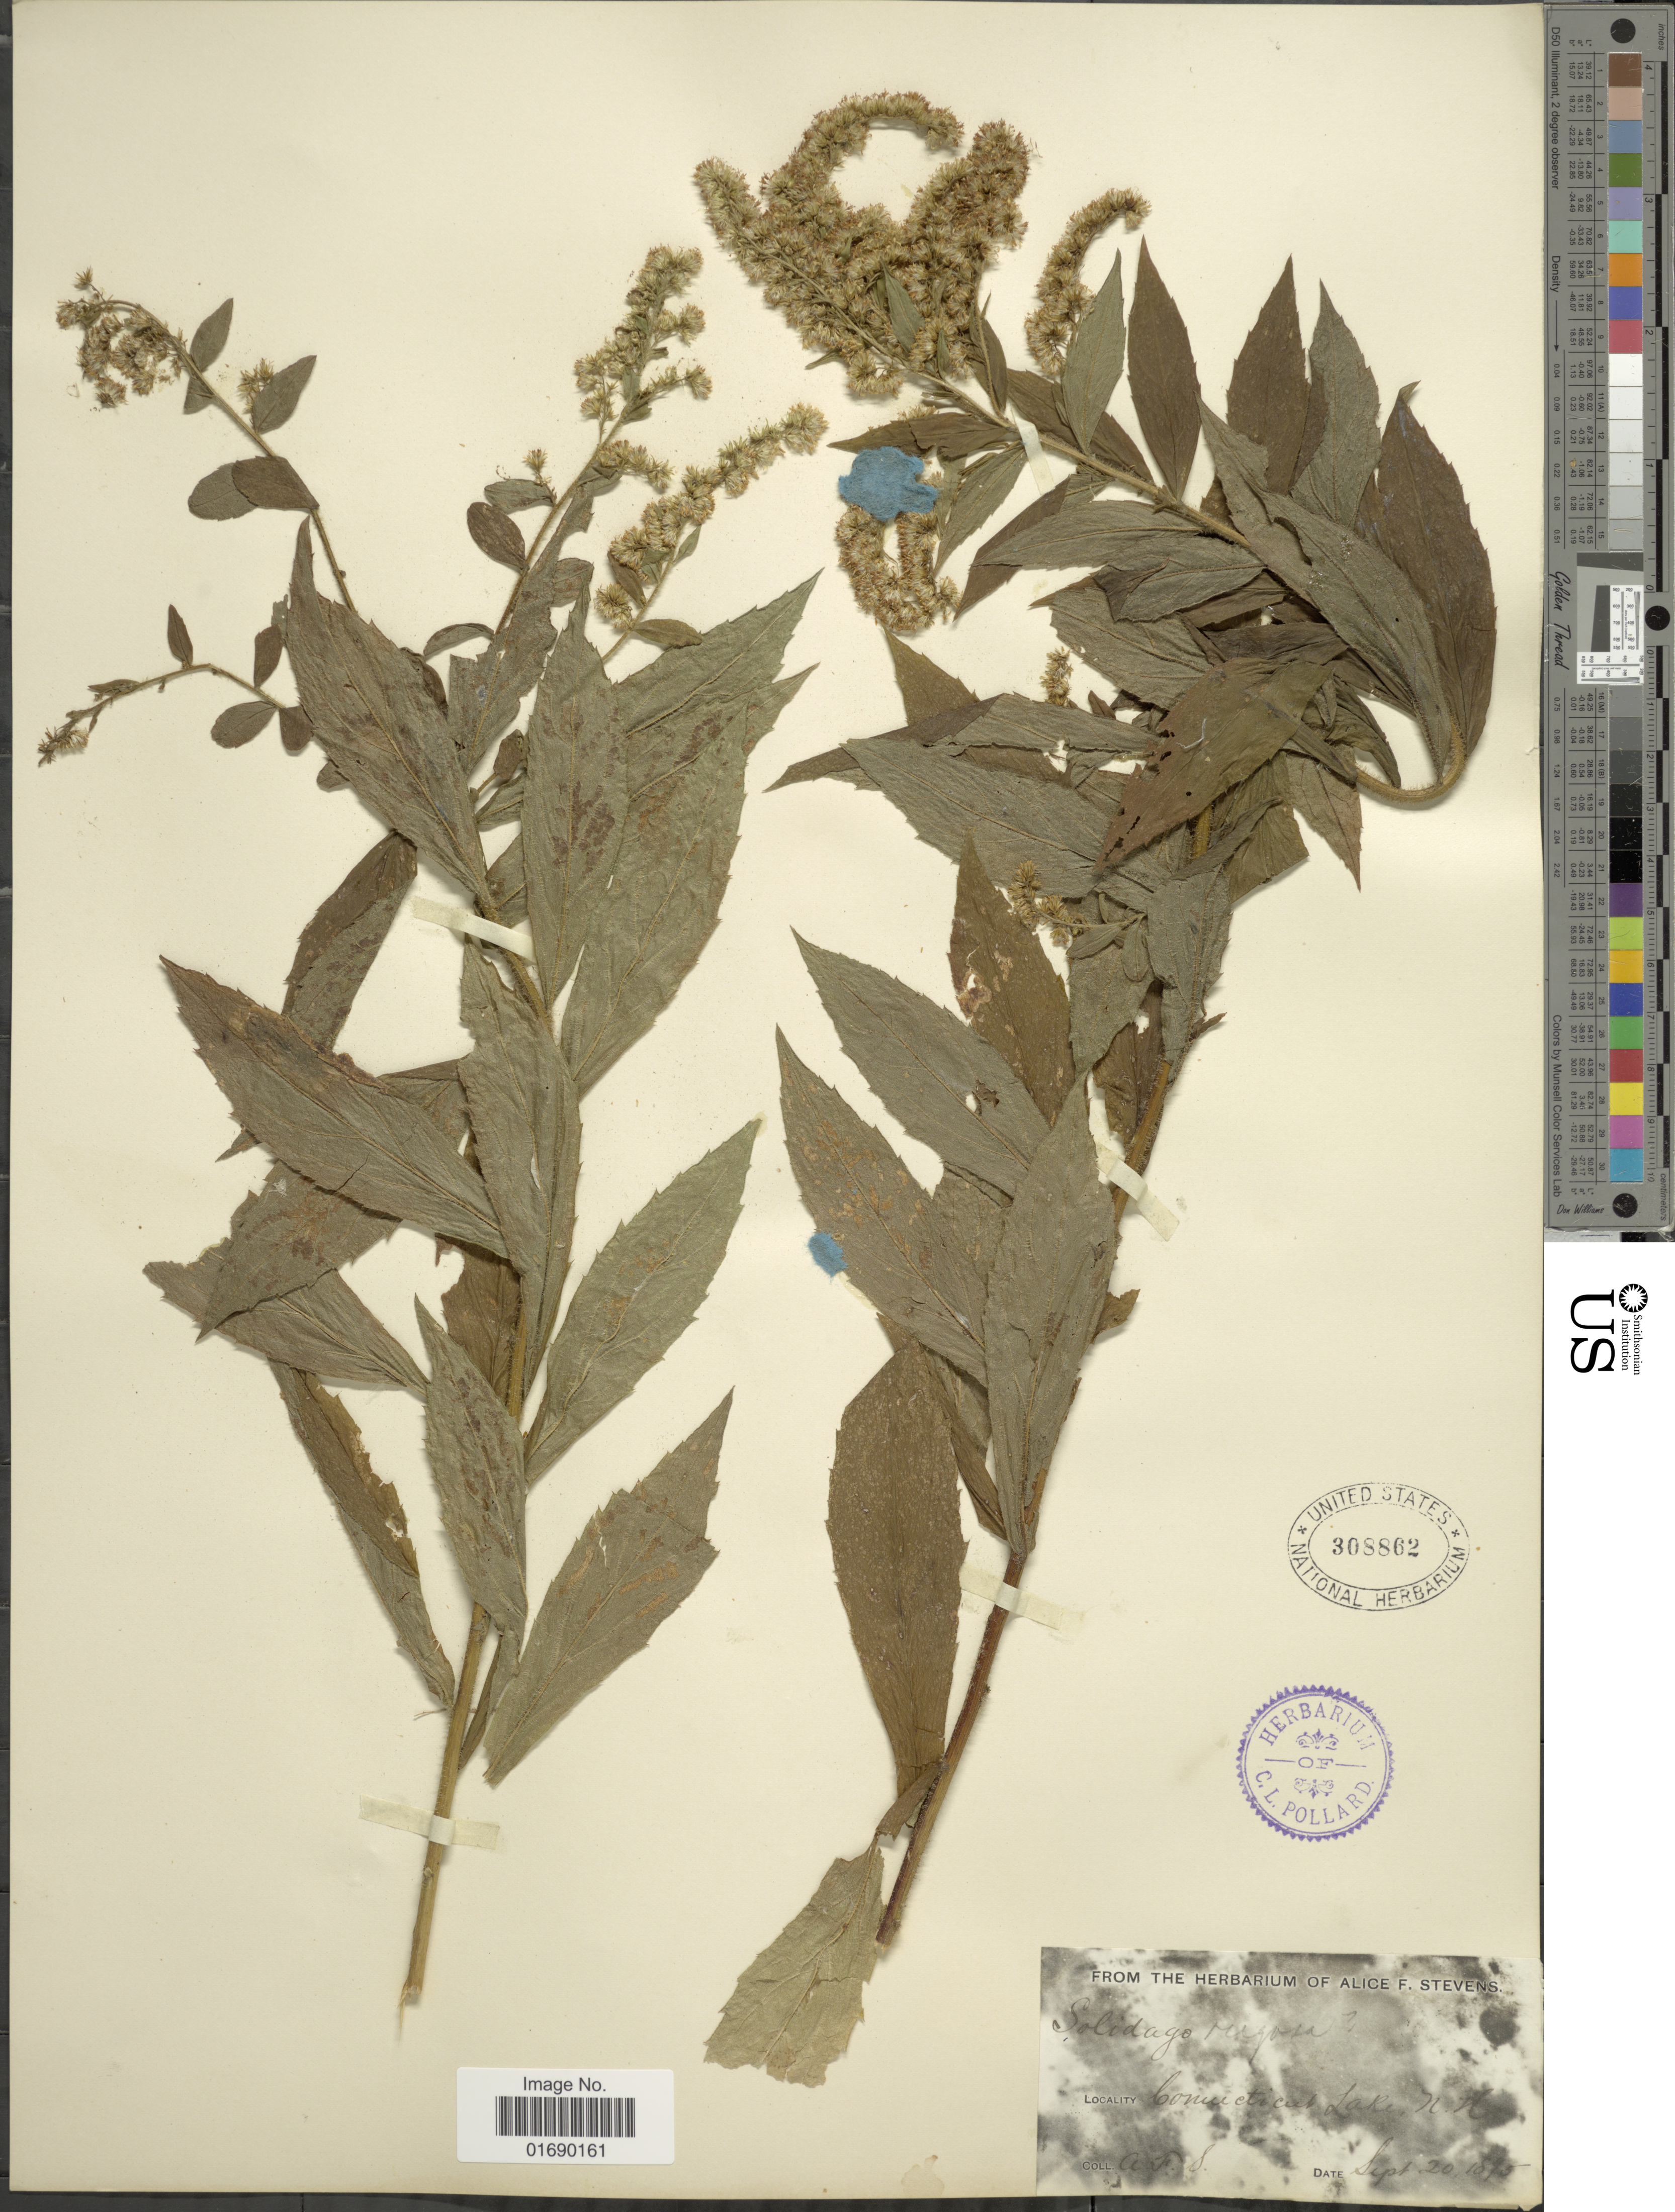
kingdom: Plantae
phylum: Tracheophyta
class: Magnoliopsida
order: Asterales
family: Asteraceae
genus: Solidago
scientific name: Solidago rugosa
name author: Mill.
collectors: A. Stevens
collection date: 1875-09-20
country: United States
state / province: New Hampshire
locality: Connecticut Lake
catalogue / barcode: US 308862